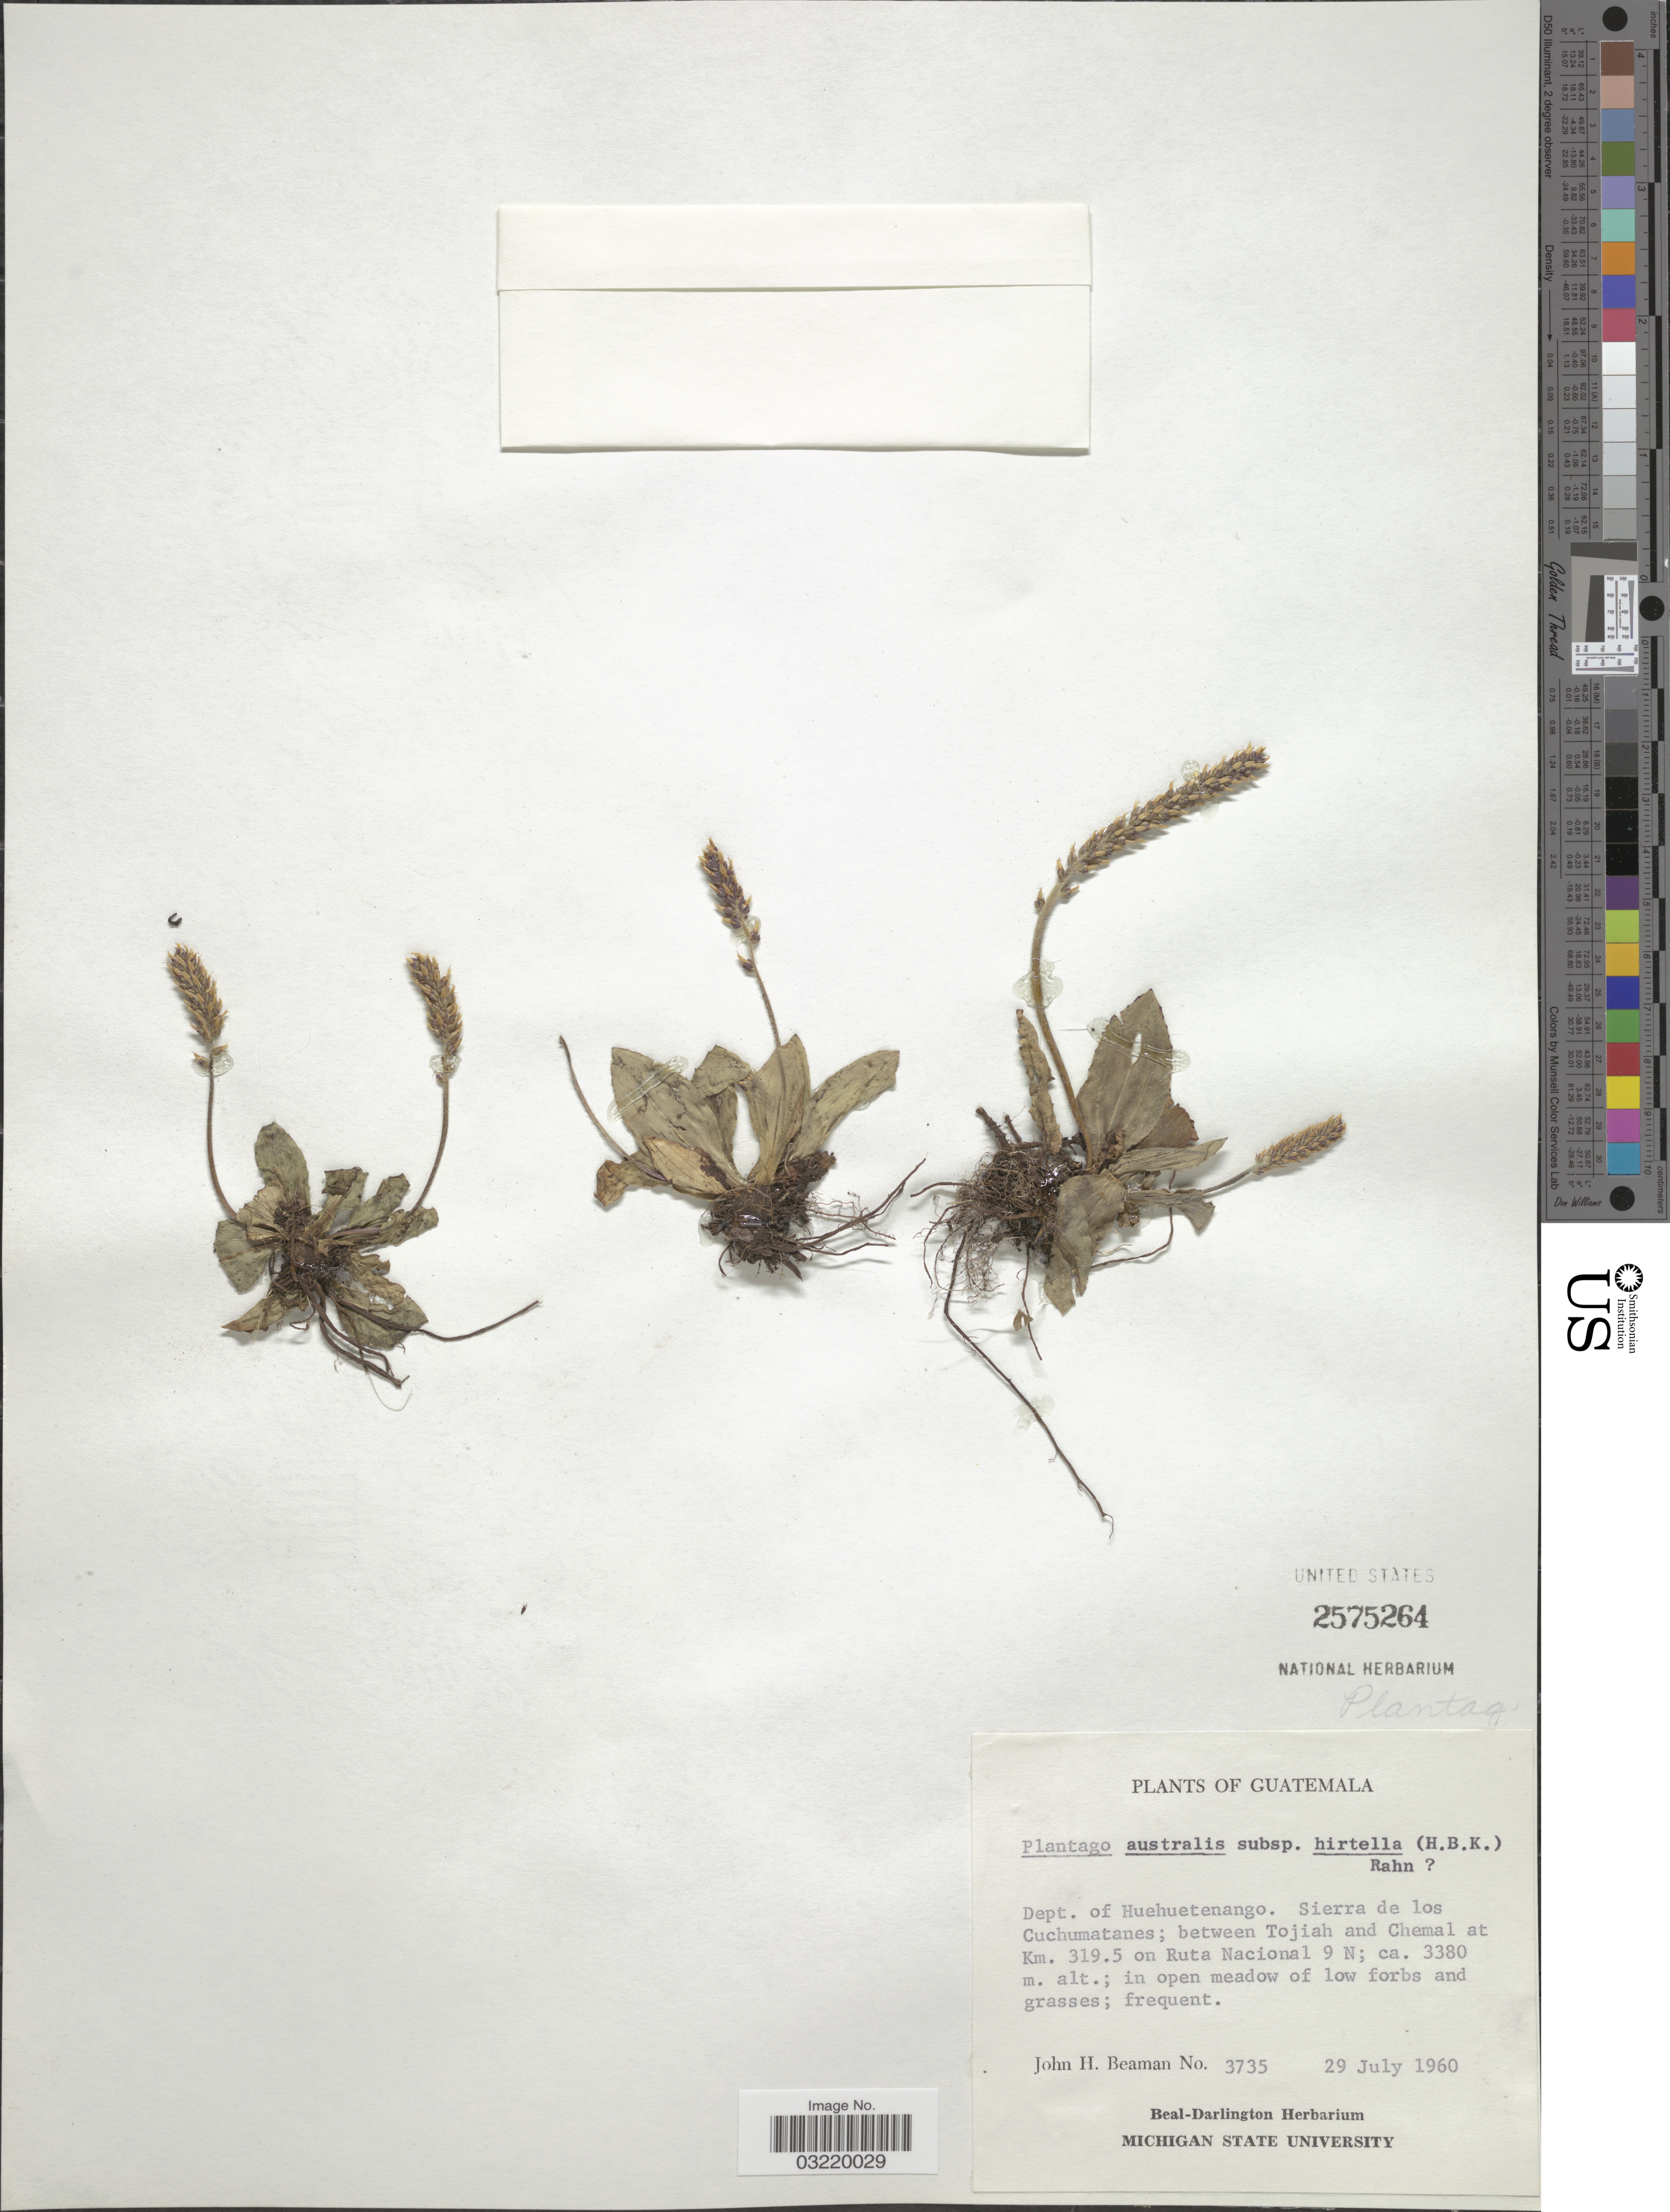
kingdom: Plantae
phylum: Tracheophyta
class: Magnoliopsida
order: Lamiales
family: Plantaginaceae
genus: Plantago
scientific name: Plantago australis subsp. hirtella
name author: (Kunth) Rahn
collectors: J. H. Beaman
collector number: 3735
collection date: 1960-07-29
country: Guatemala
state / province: Huehuetenango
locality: Dept. of Huehuetenango. Sierra de los Cuchumatanas; between Tojiah and Chemal at Km. 319.5 on Ruta Nacional 9 N.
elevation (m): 3380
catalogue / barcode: US 2575264